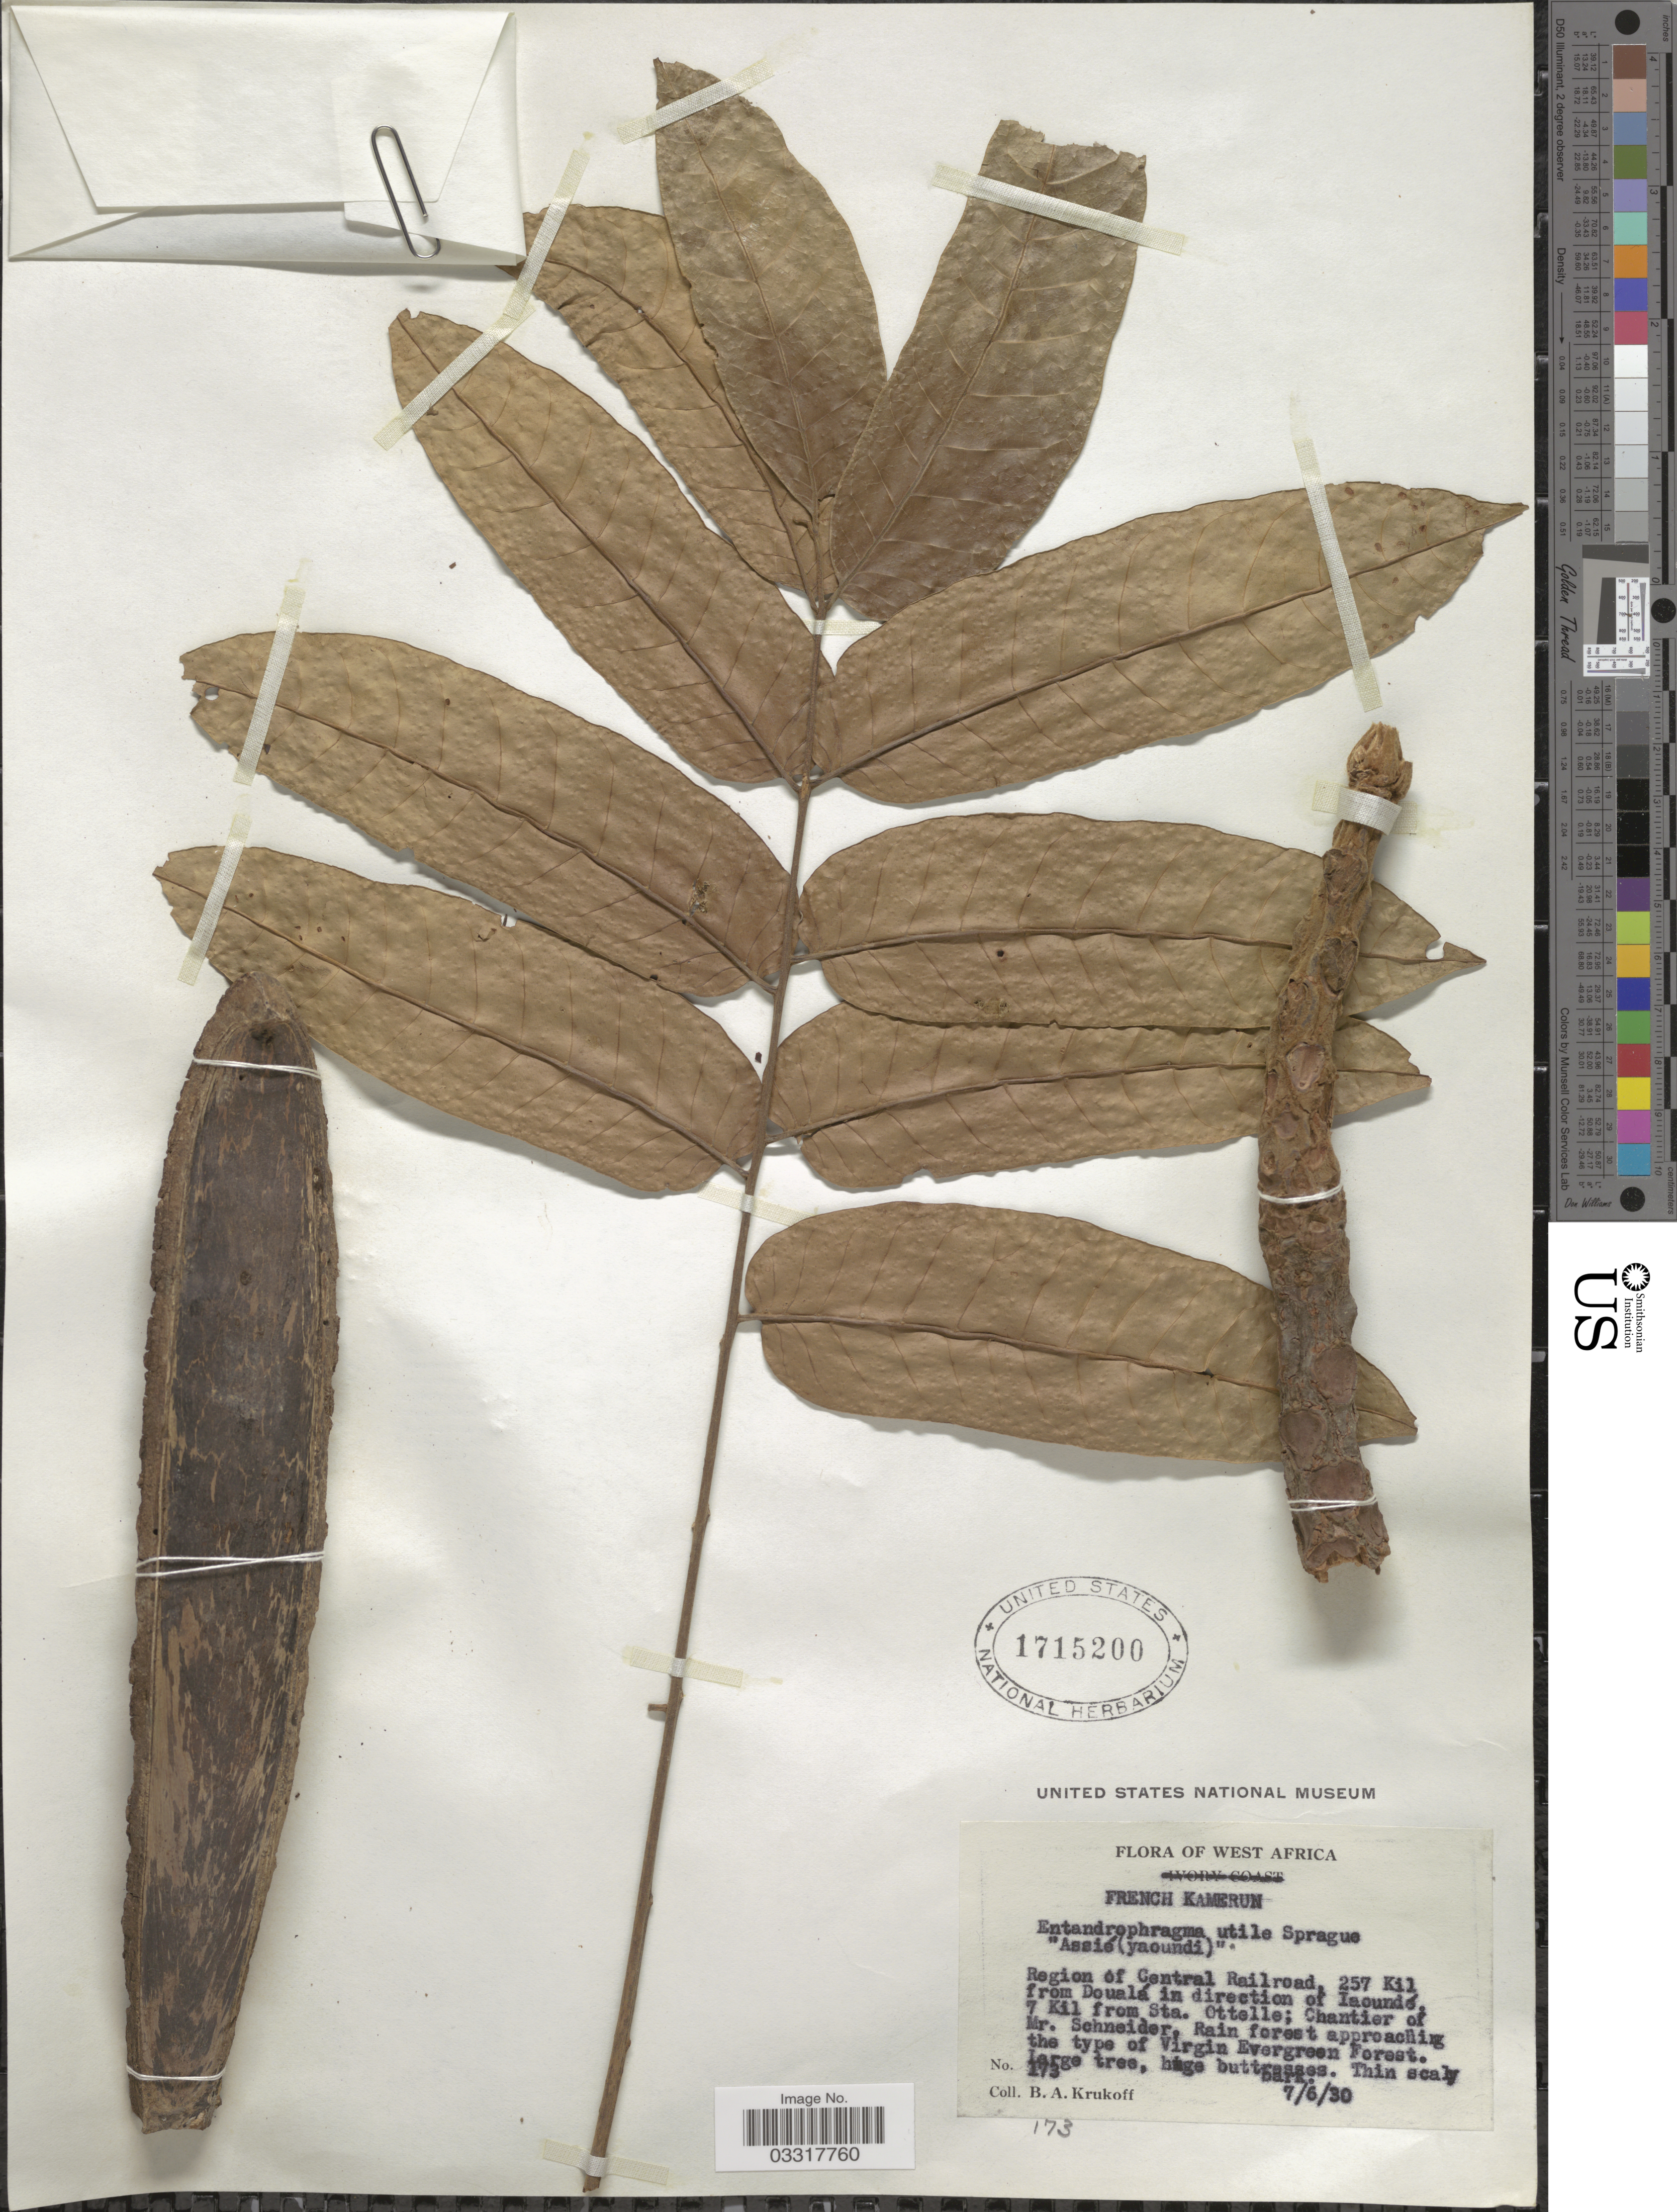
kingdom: Plantae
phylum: Tracheophyta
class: Magnoliopsida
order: Sapindales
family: Meliaceae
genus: Entandrophragma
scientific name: Entandrophragma utile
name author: (Dawe & Sprague) Sprague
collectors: B. A. Krukoff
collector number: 173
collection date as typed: Transcribed d/m/y: 7/6/30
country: Cameroon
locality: West Africa, French Kamerun, Region of Central Railroad, 257 Kil from Doualá in direction of Iaoundé. 7 Kil from Sta. Ottelle; Chantier of Mr. Schneider.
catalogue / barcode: US 1715200